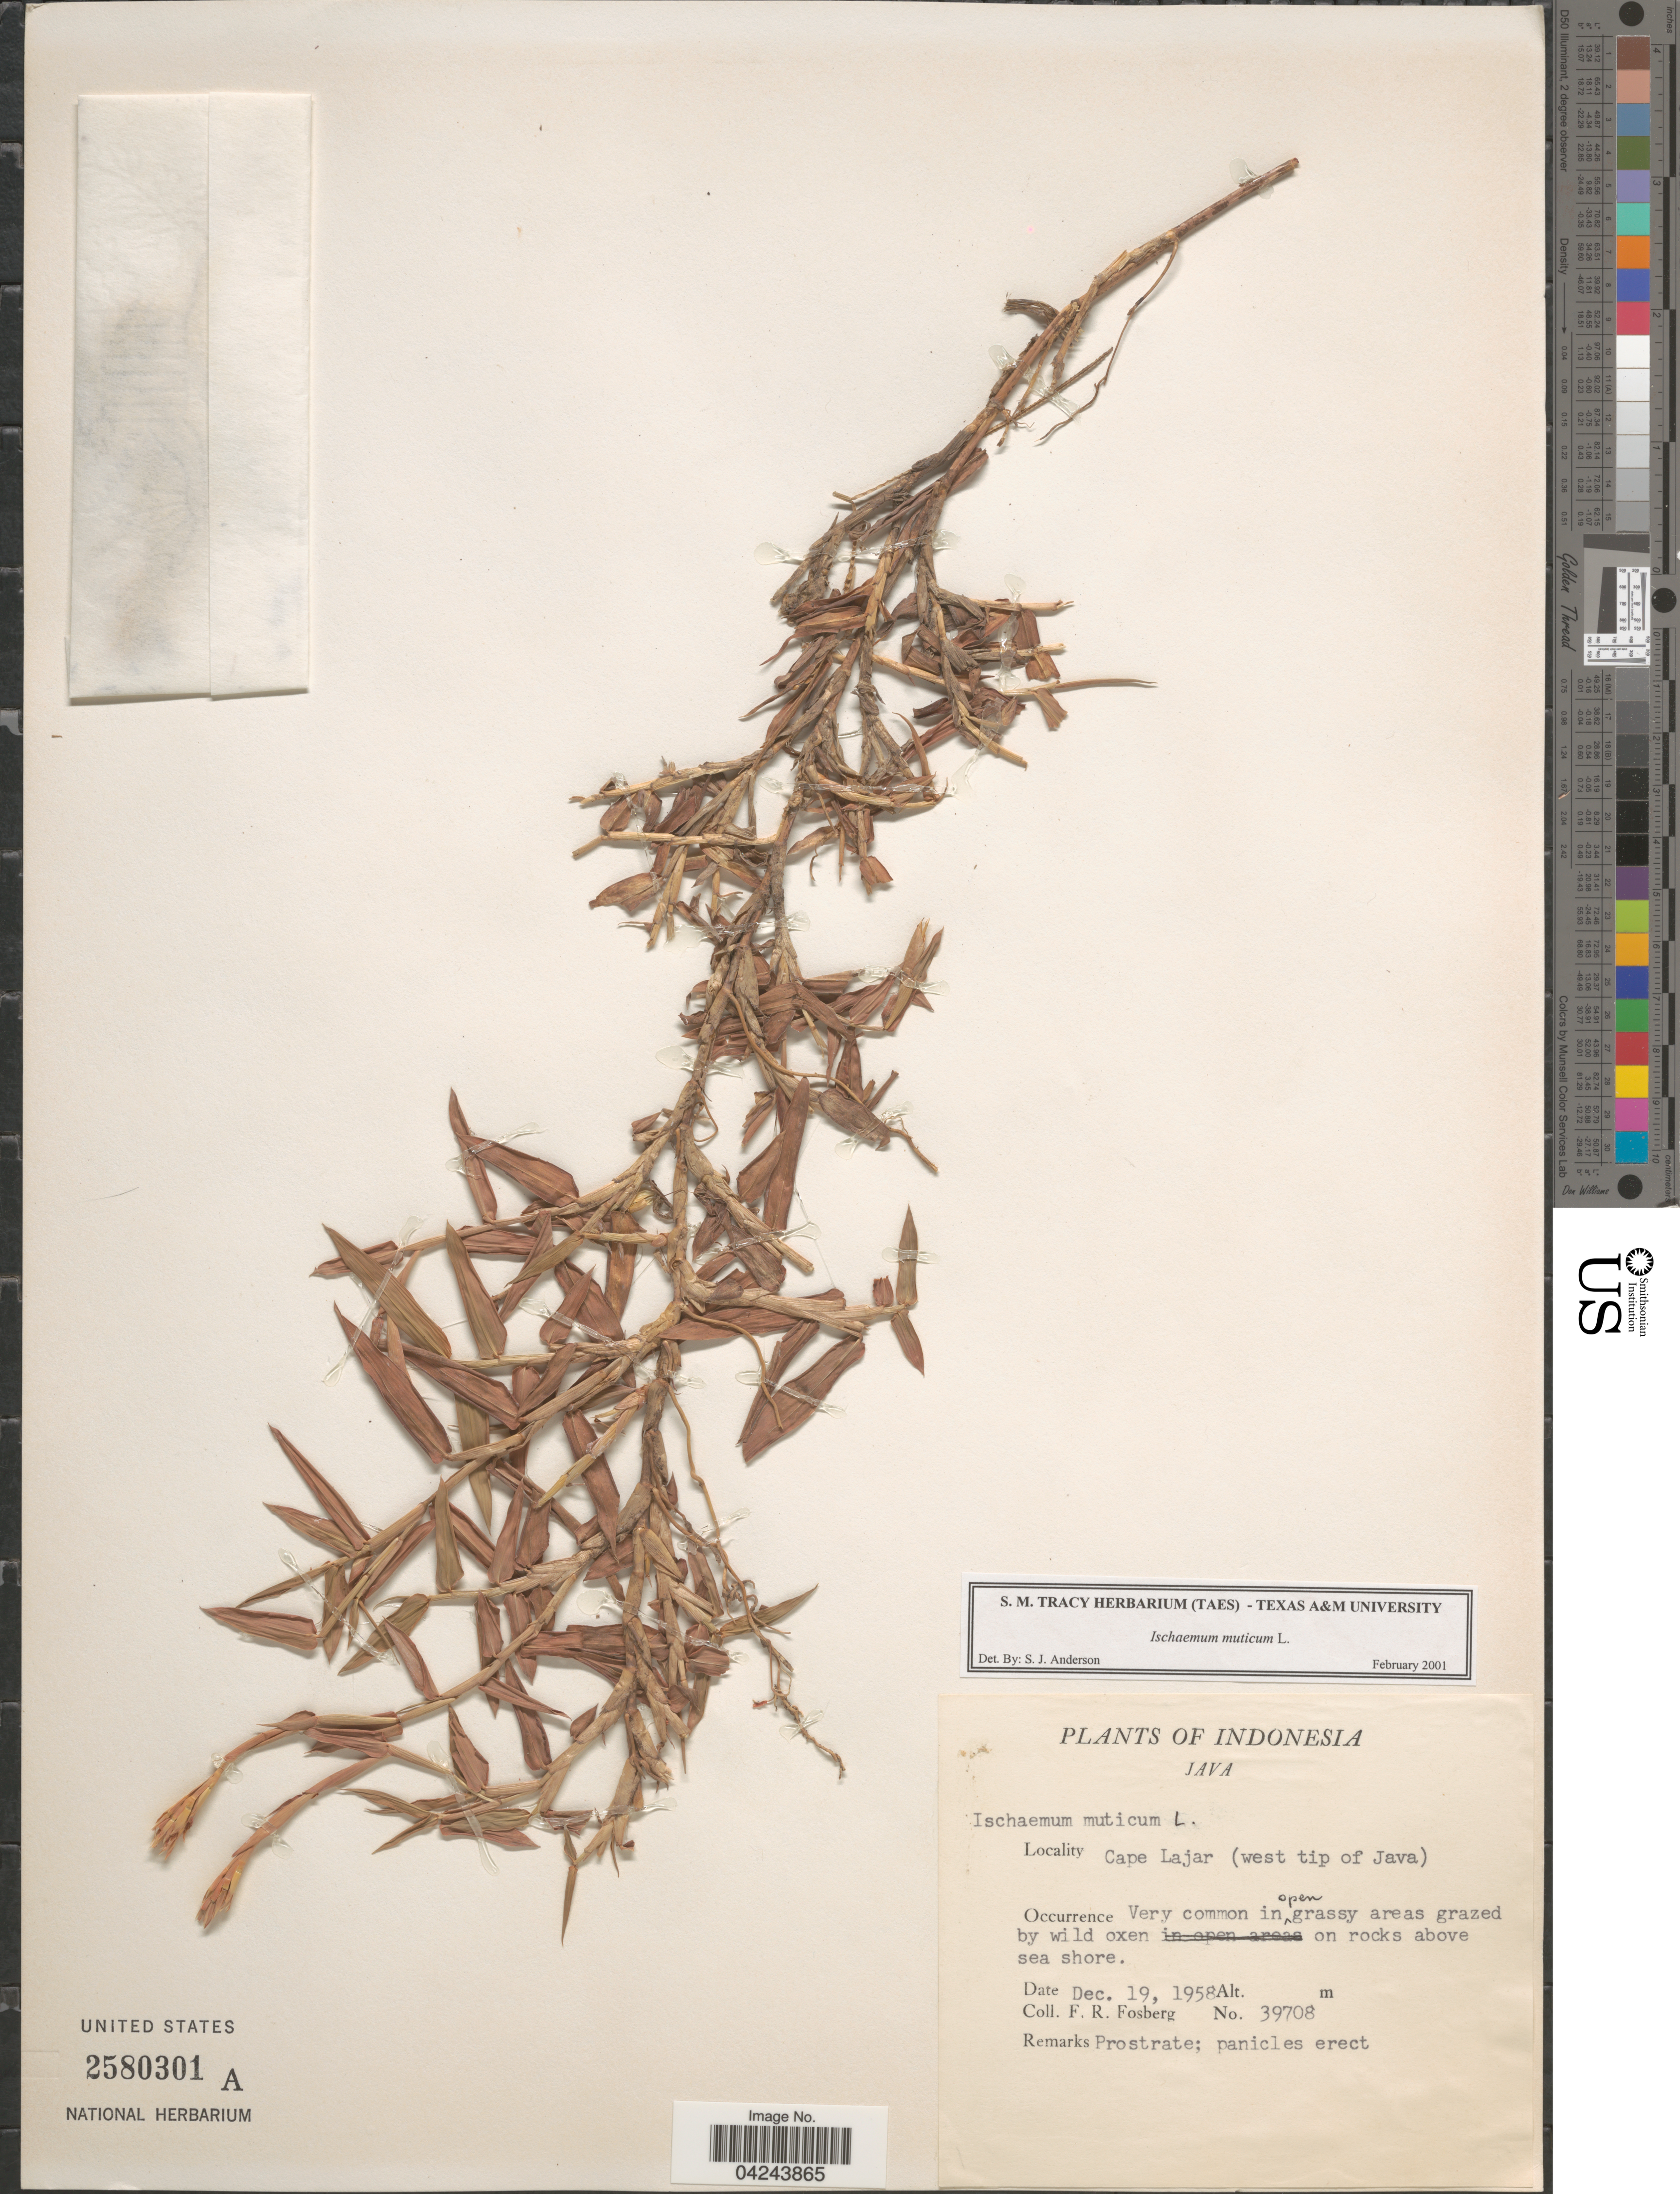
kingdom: Plantae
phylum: Tracheophyta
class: Liliopsida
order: Poales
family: Poaceae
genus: Ischaemum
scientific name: Ischaemum muticum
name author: L.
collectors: F. R. Fosberg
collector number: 39708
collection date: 1958-12-19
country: Indonesia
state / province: Java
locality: Cape Lajar (west tip of Java).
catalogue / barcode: US 2580301A